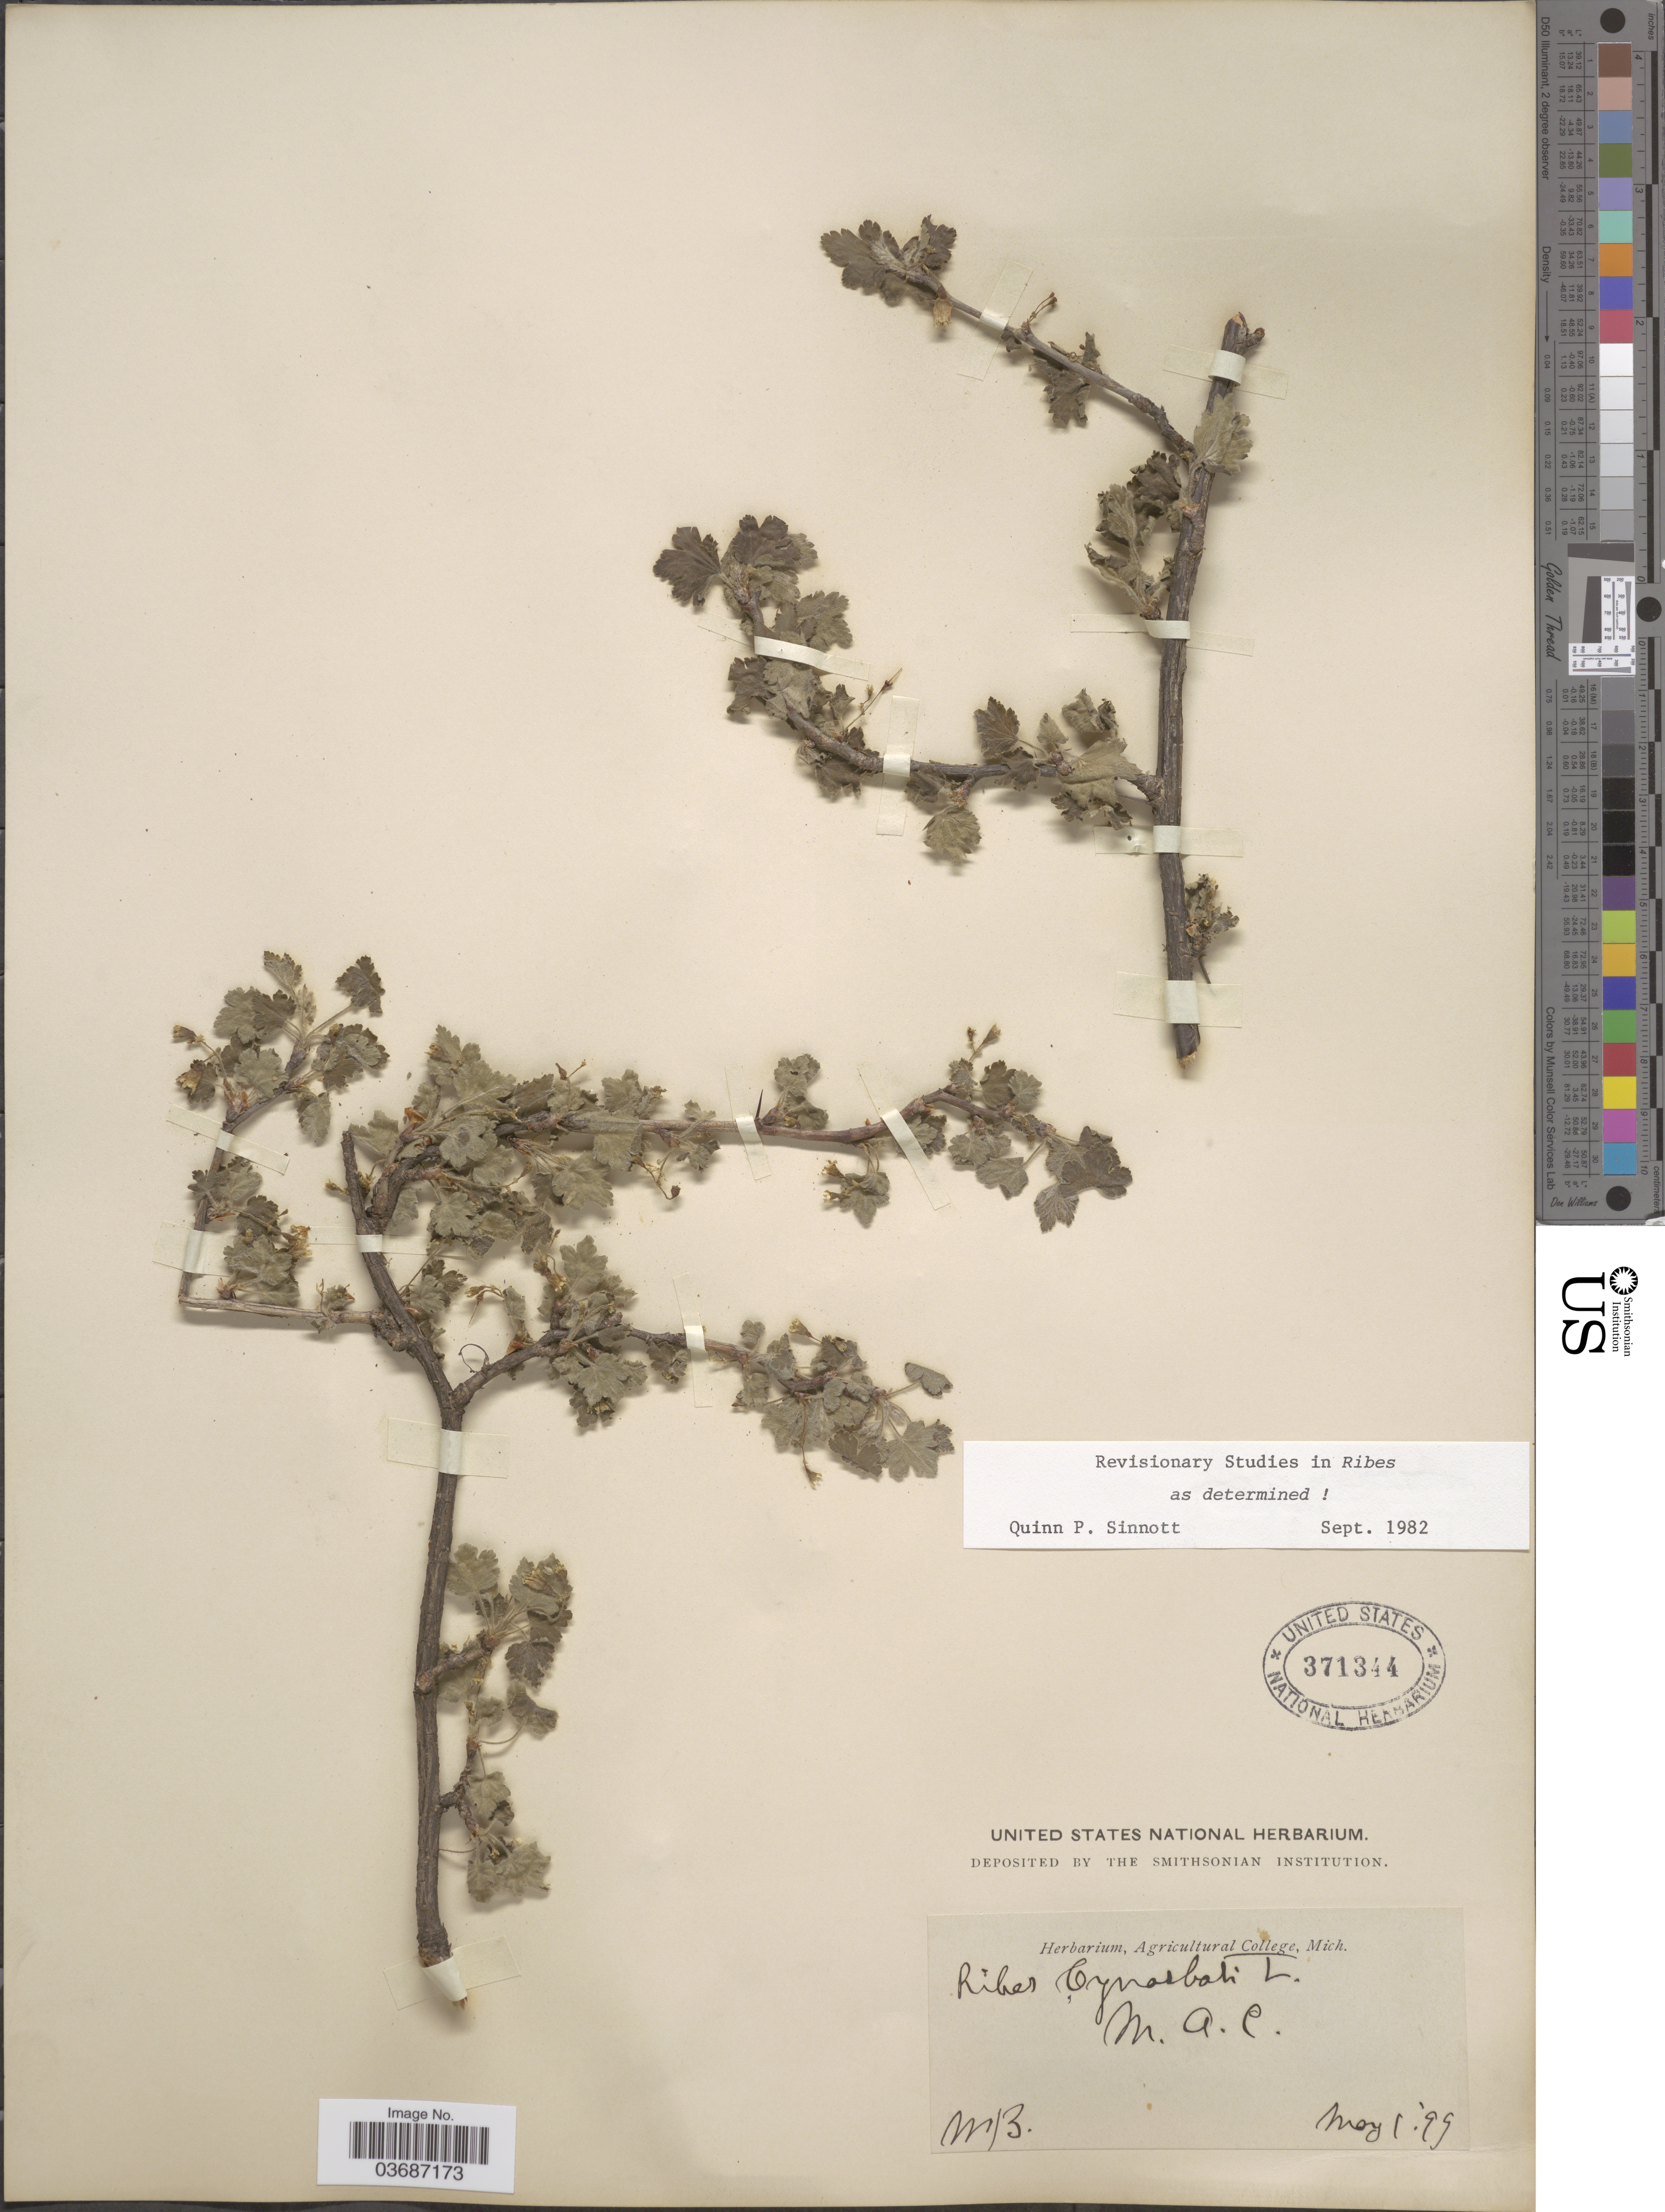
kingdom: Plantae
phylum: Tracheophyta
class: Magnoliopsida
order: Saxifragales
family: Grossulariaceae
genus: Ribes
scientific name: Ribes cynosbati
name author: L.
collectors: M. B.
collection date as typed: Transcribed d/m/y: 1/5/99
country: United States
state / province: Michigan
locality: M.A.C.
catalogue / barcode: US 371344